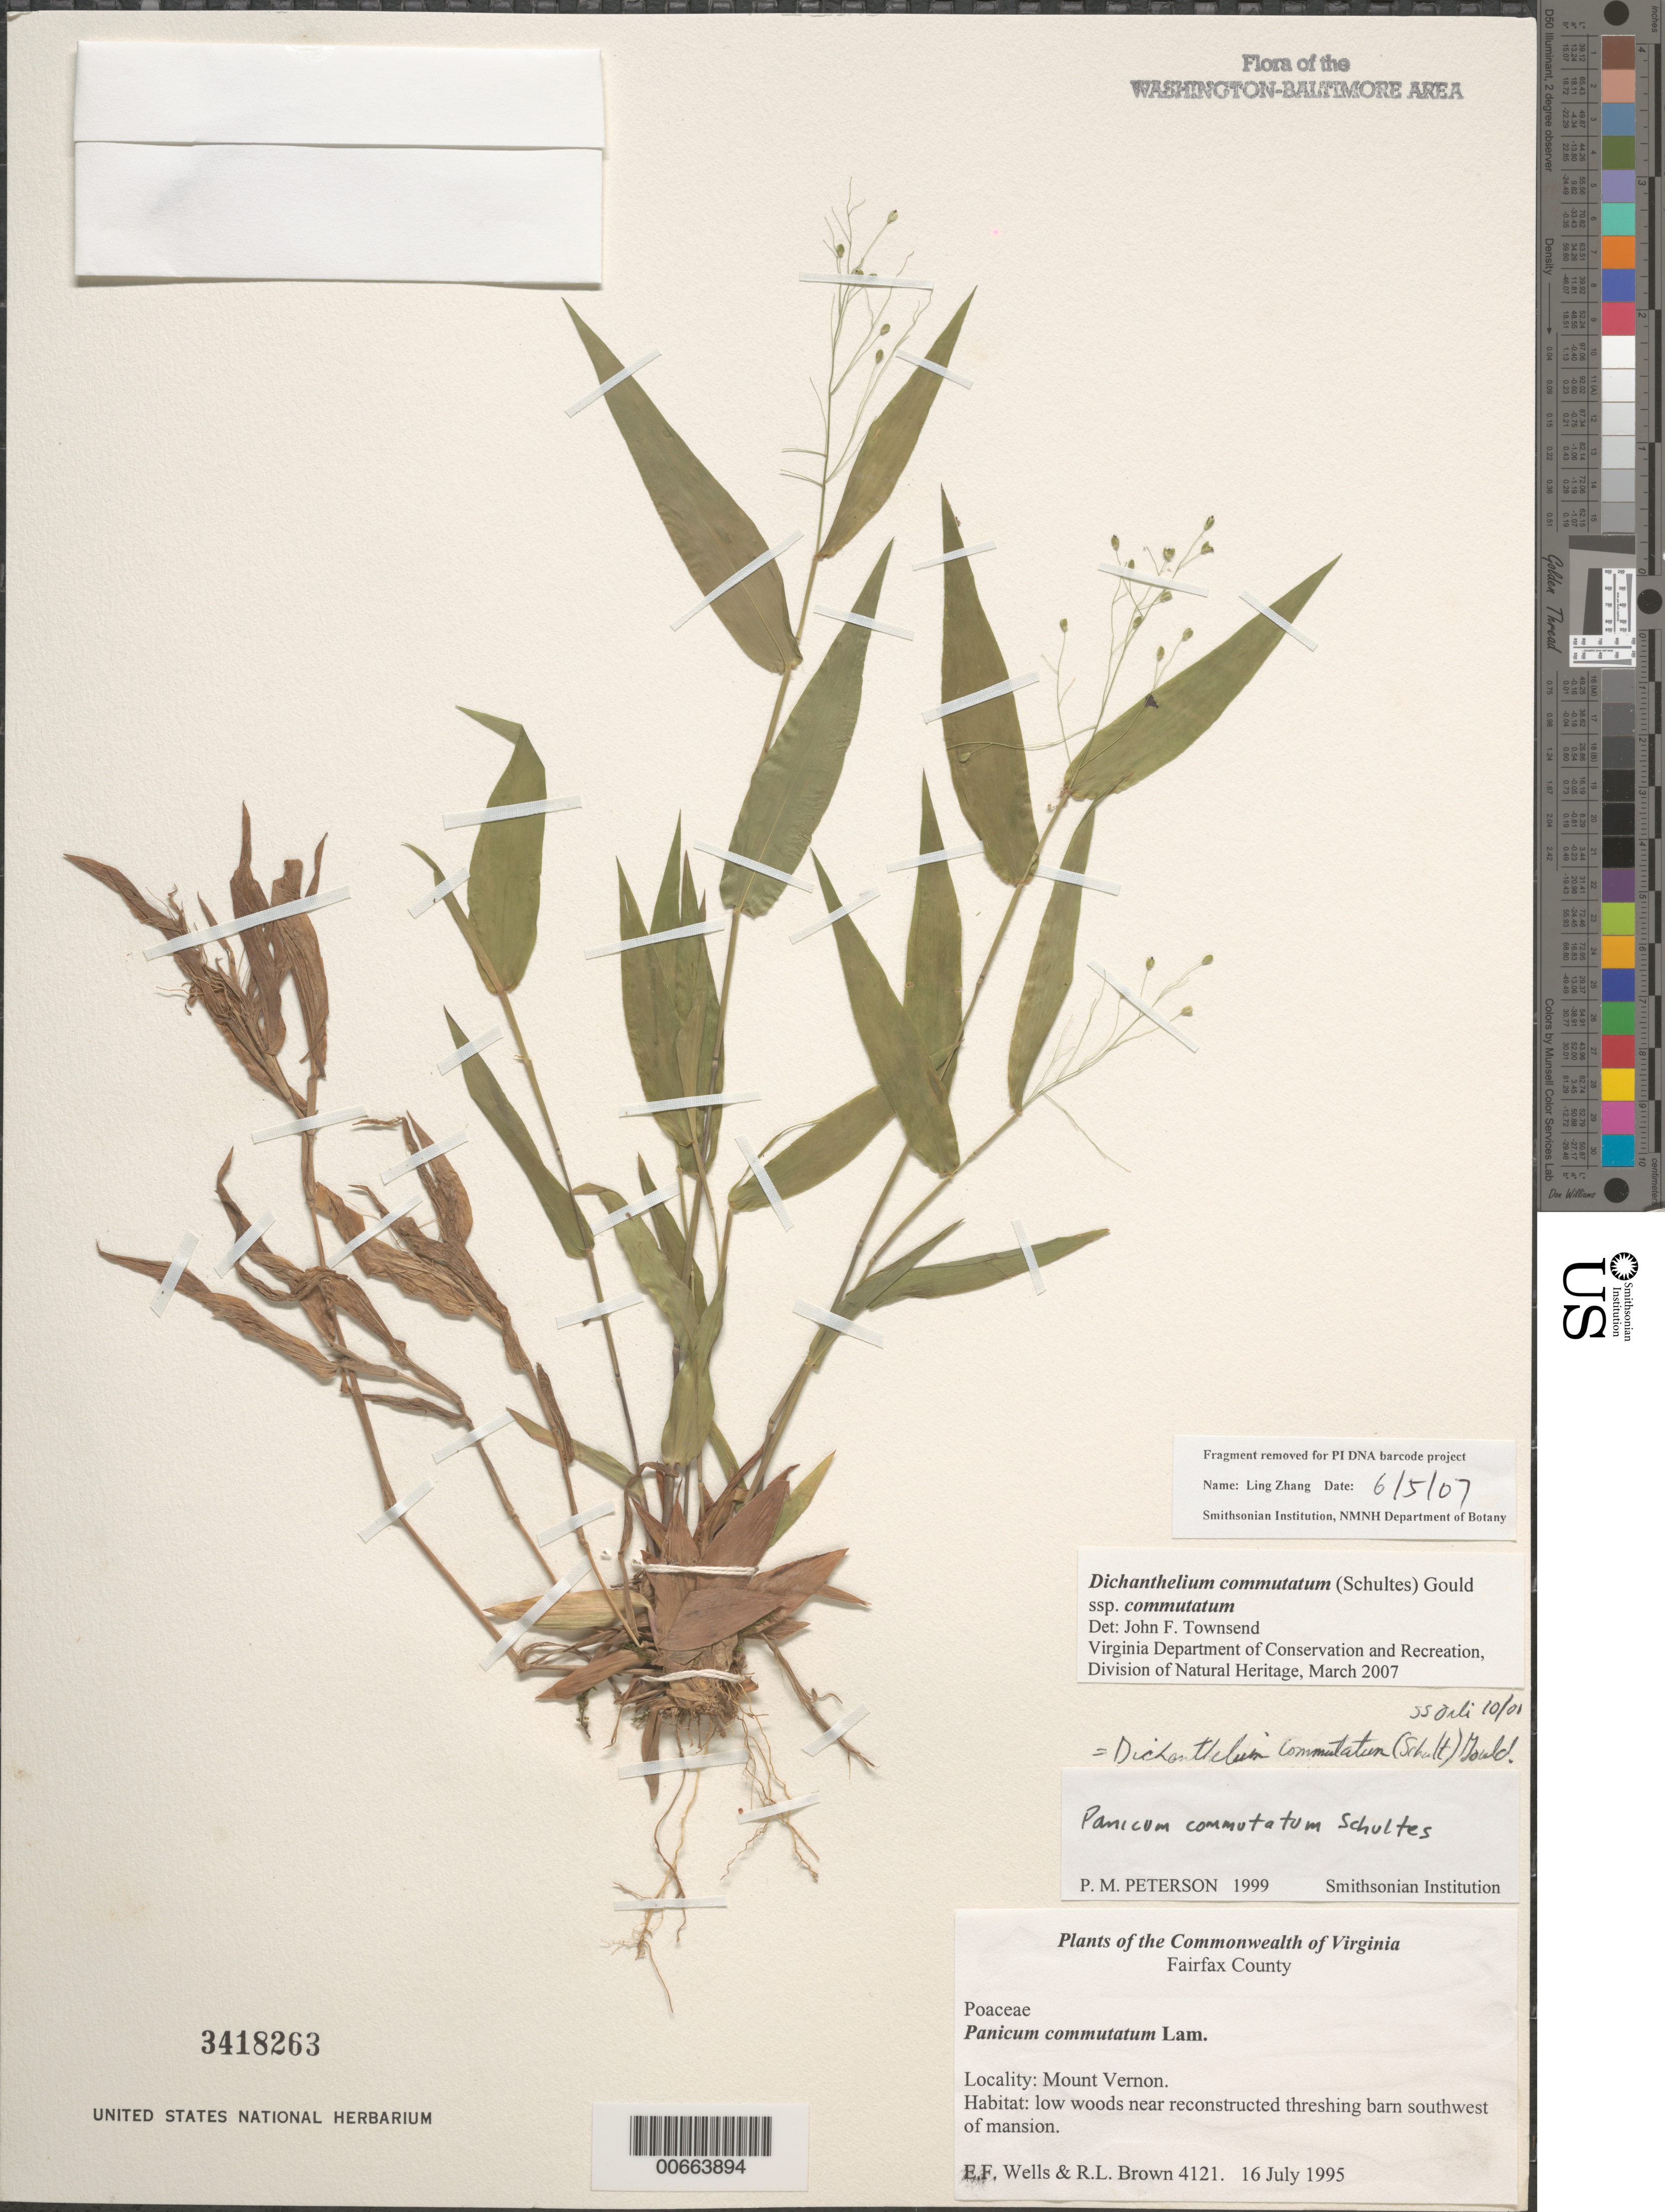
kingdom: Plantae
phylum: Tracheophyta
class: Liliopsida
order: Poales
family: Poaceae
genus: Dichanthelium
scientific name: Dichanthelium commutatum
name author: (Schult.) Gould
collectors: E. F. Wells & R. L. Brown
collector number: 4121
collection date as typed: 16 Jul 1995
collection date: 1995-07-16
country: United States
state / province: Virginia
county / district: Fairfax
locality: Mount Vernon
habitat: low woods near reconstructed threshing barn southwest of mansion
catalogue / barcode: US 3418263